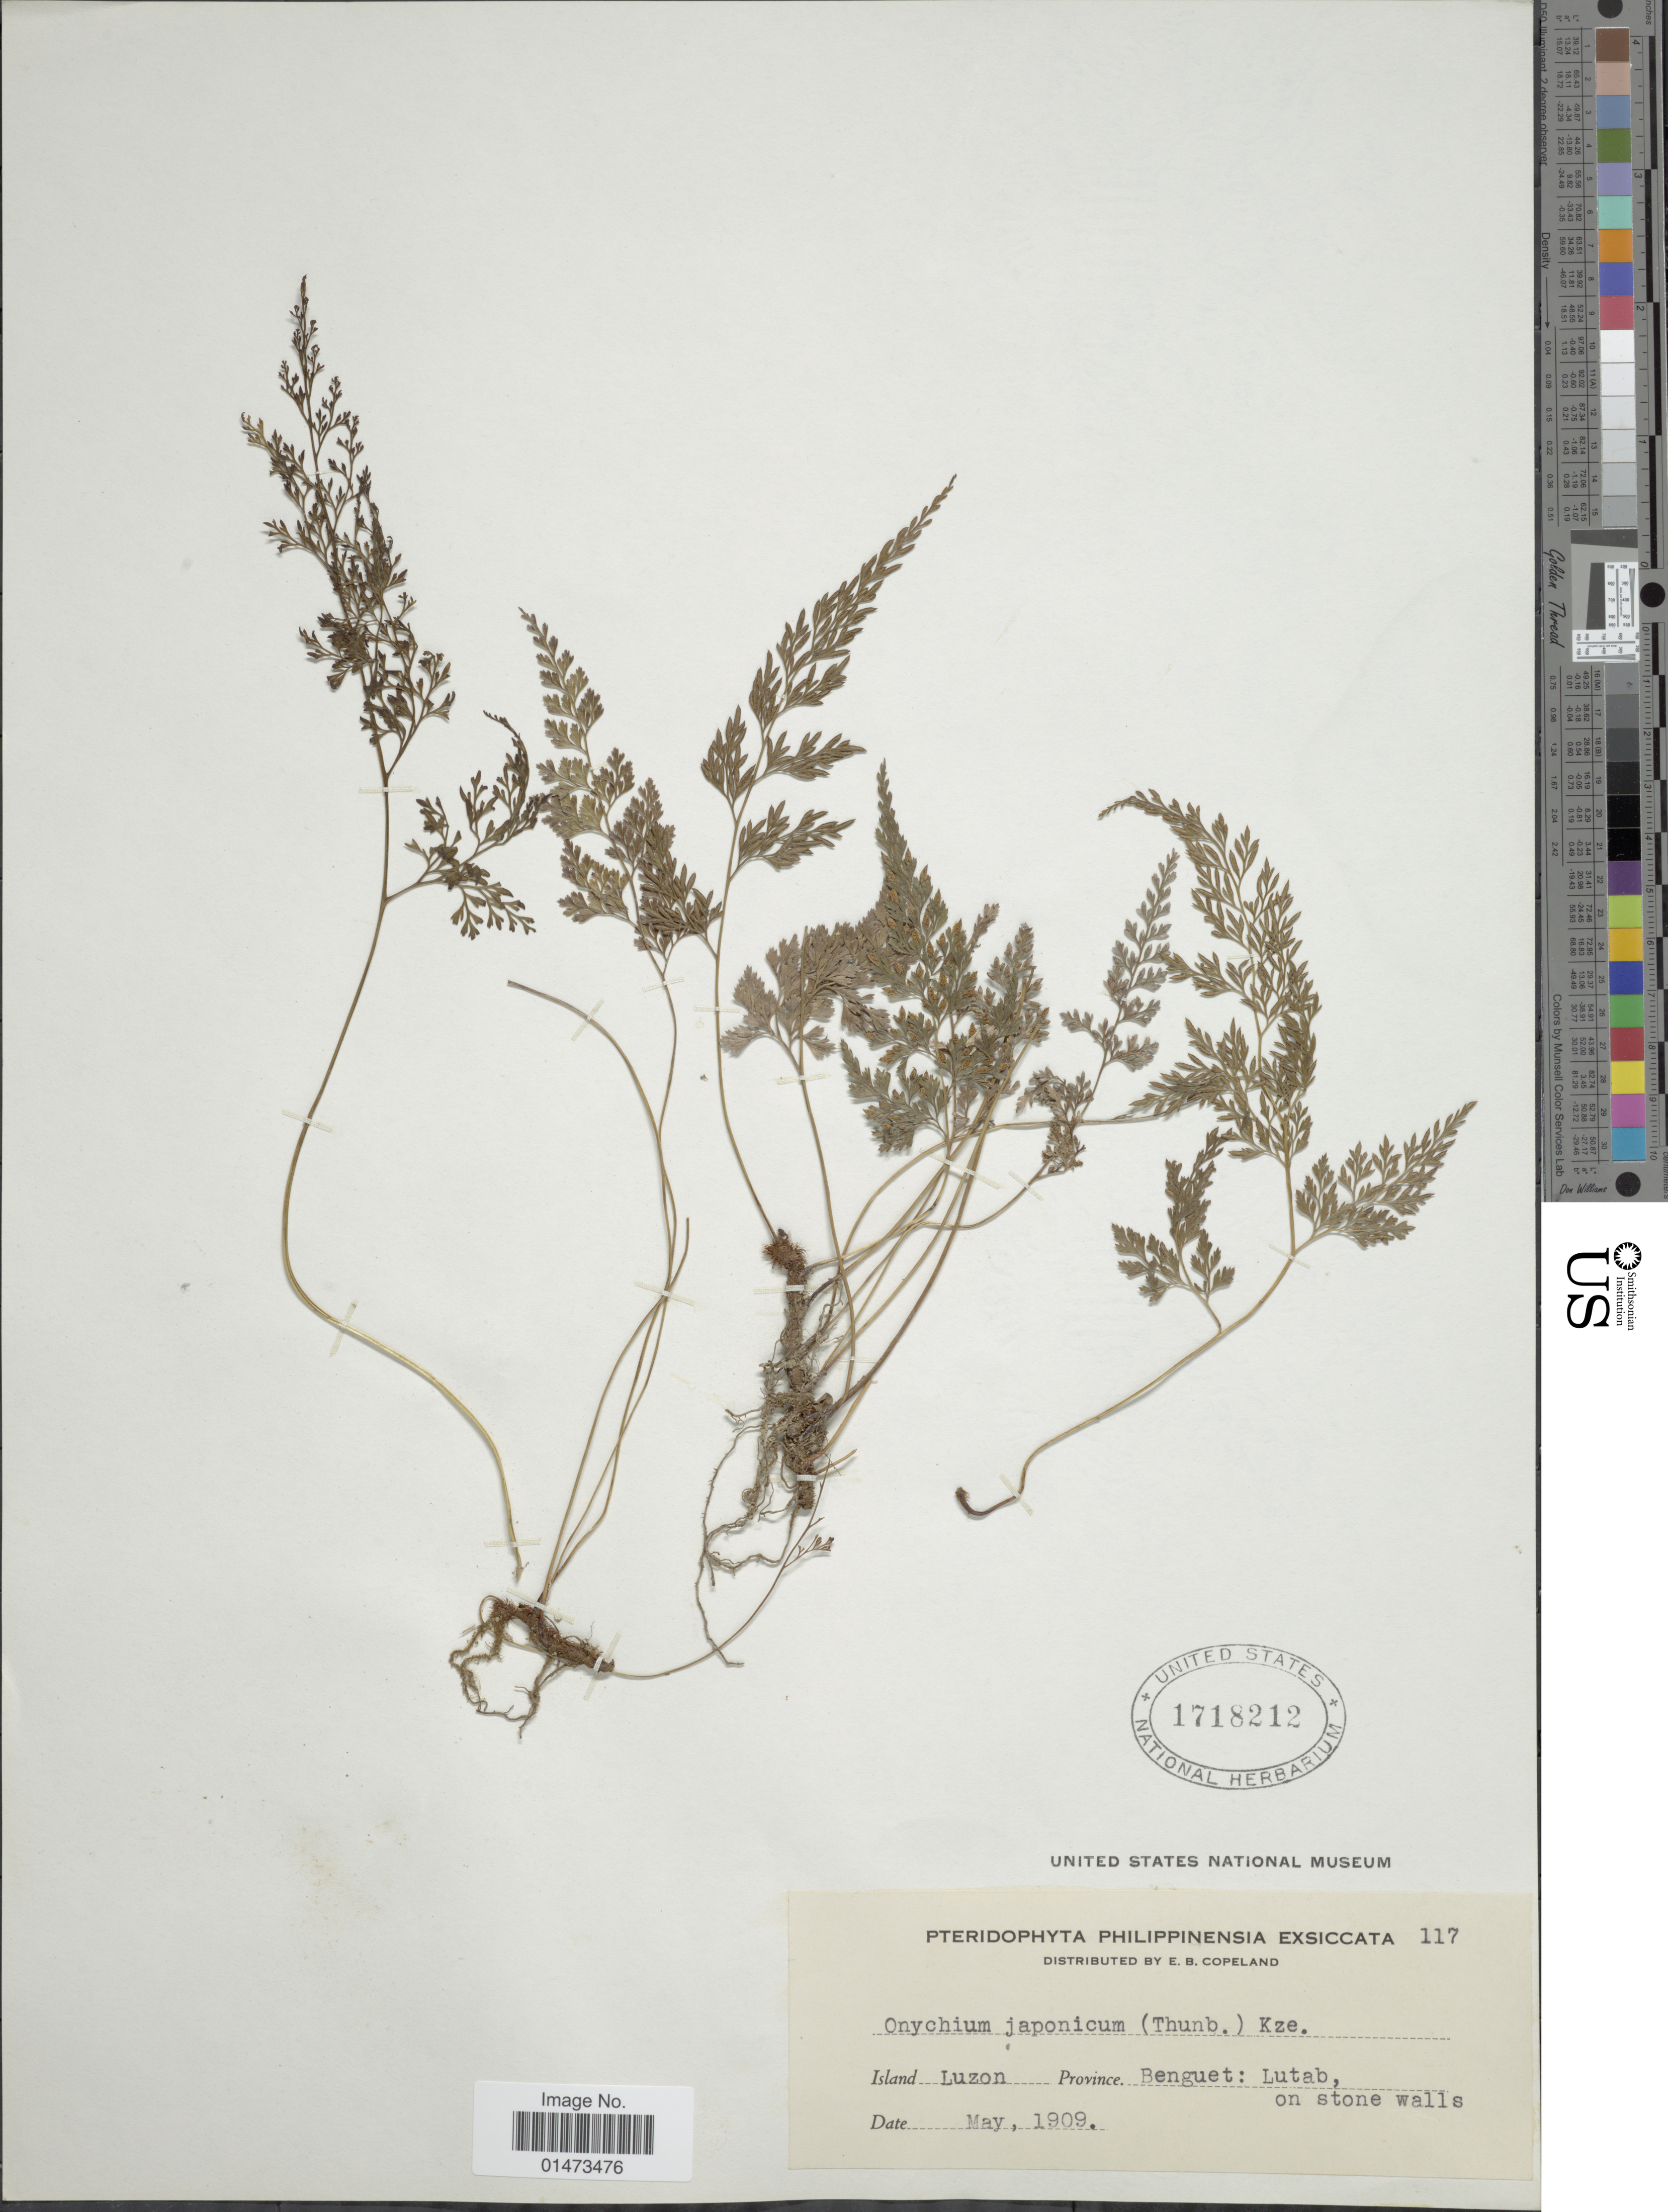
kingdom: Plantae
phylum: Tracheophyta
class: Polypodiopsida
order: Polypodiales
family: Pteridaceae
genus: Onychium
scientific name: Onychium japonicum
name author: (Thunb.) Kunze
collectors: E. B. Copeland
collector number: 117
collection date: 1909-05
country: Philippines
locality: Province Benguet: Lutab.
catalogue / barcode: US 1718212